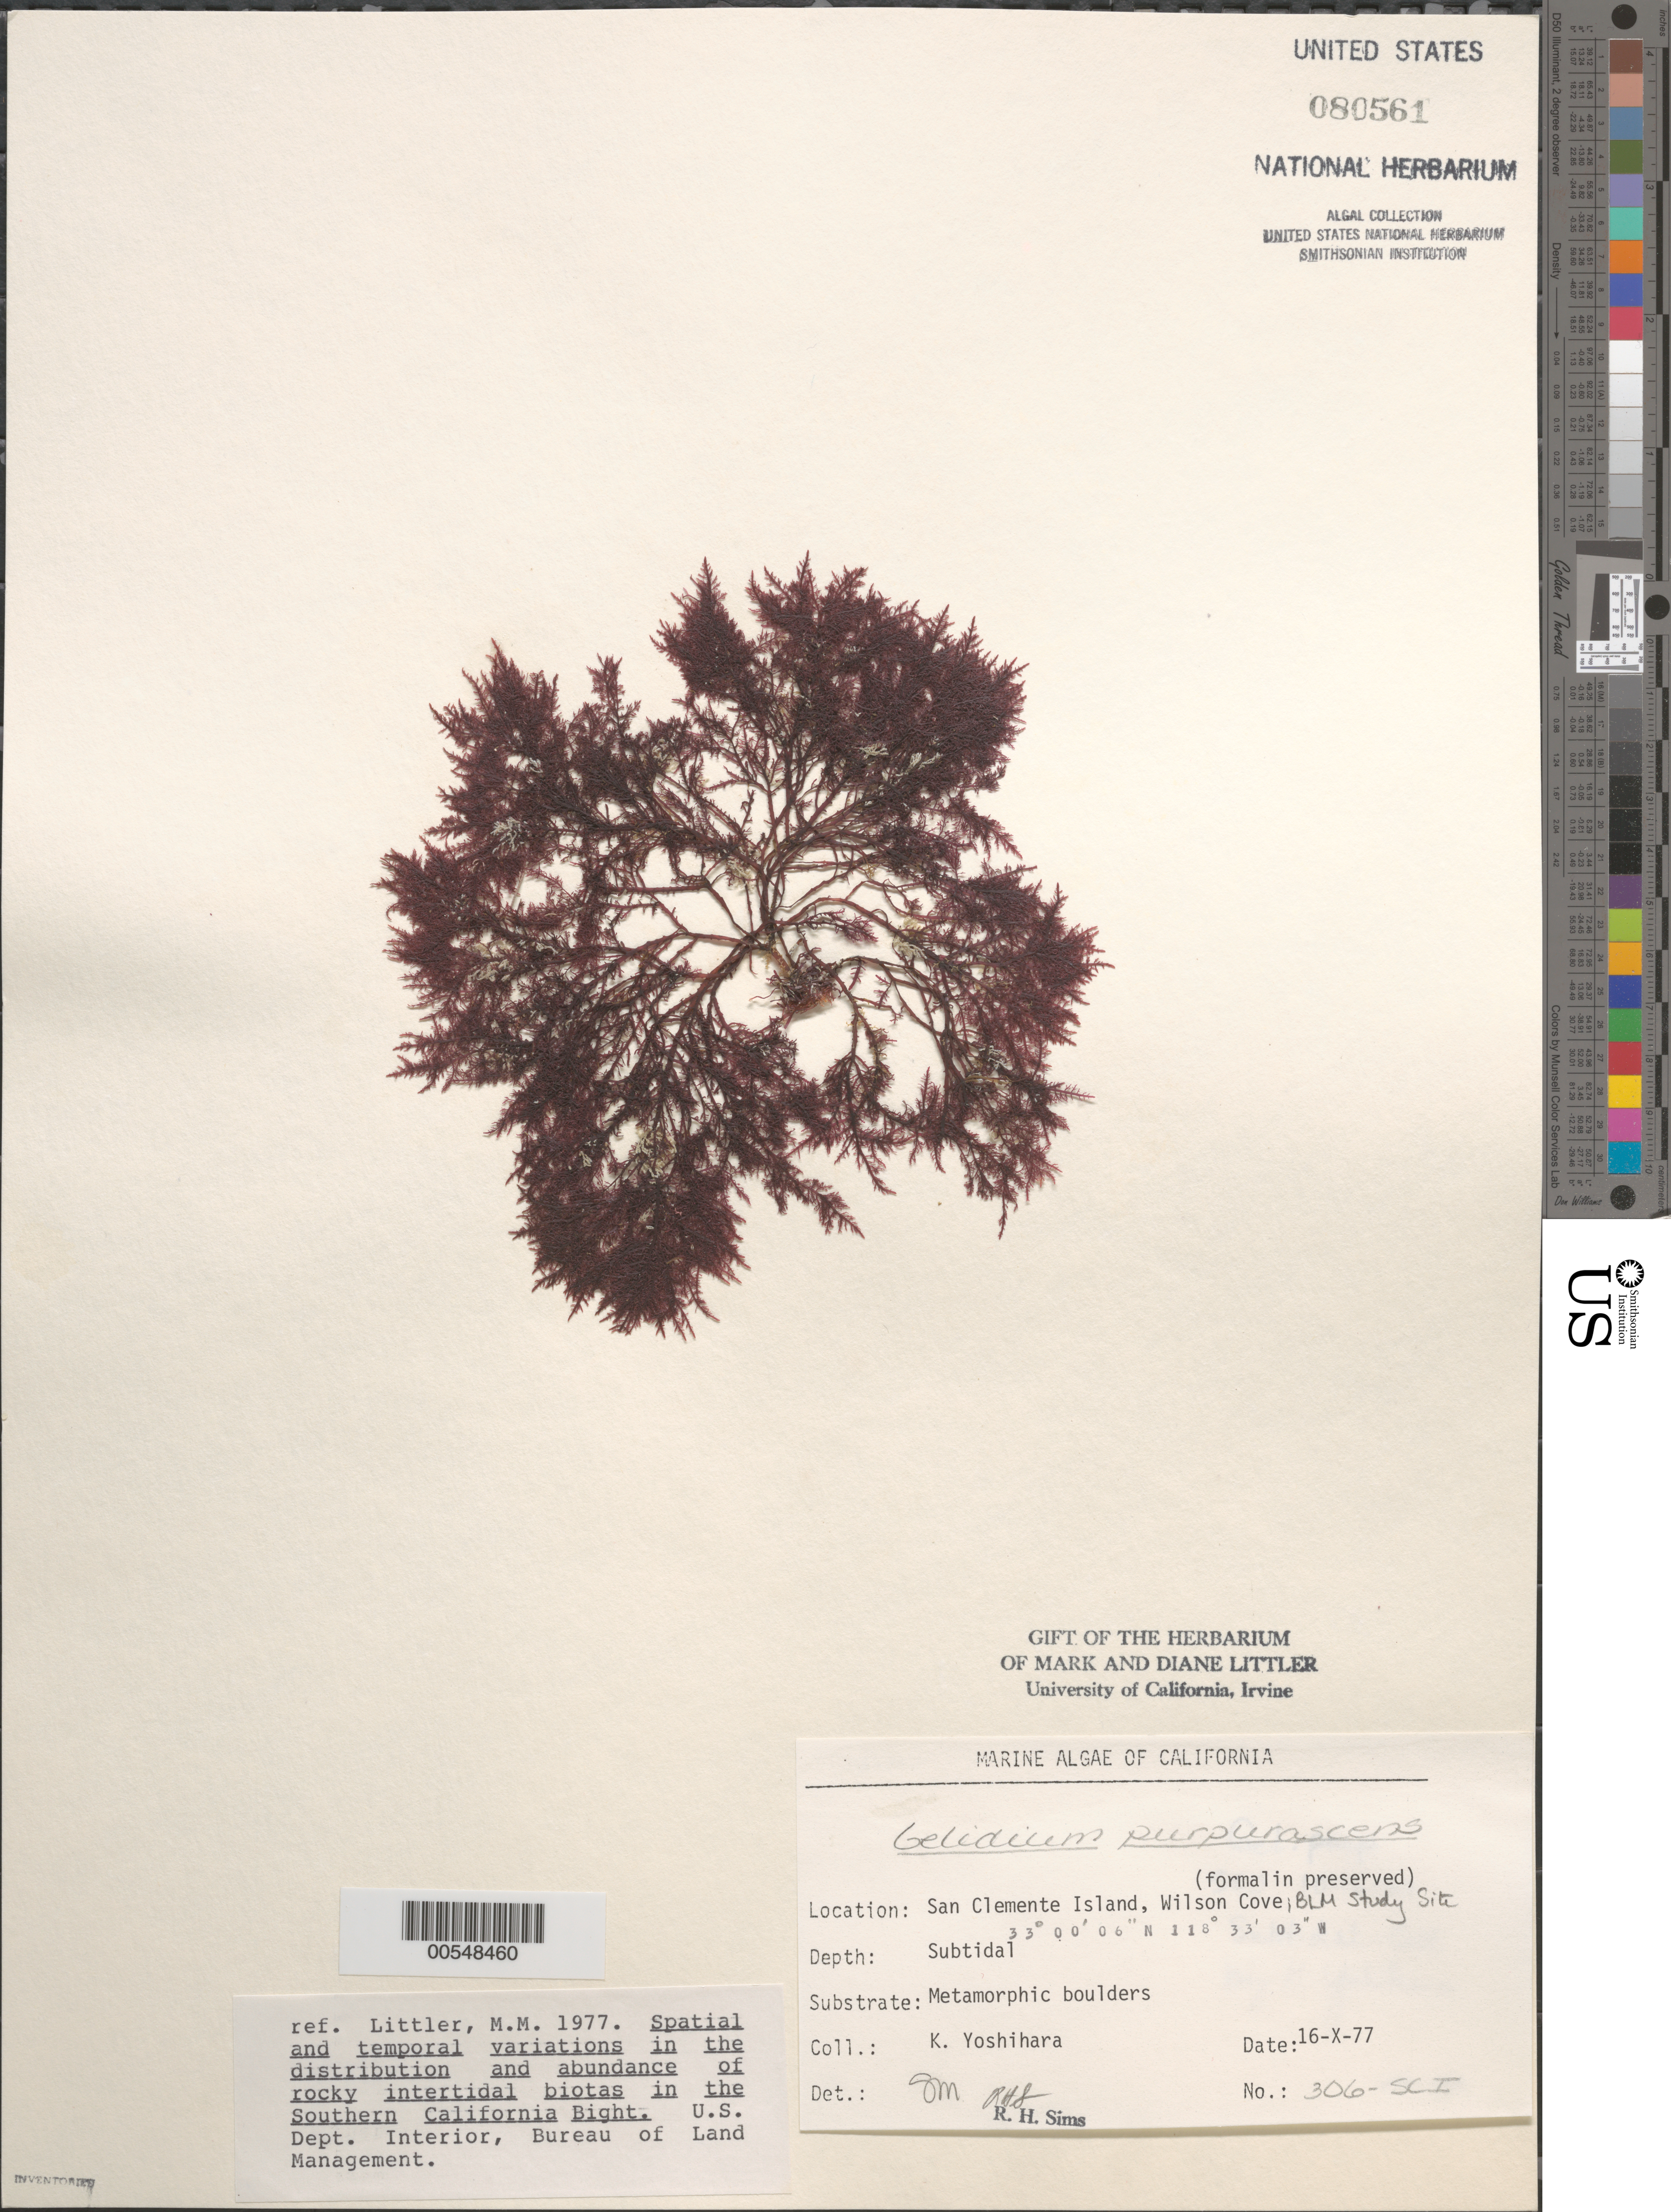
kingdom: Plantae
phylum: Rhodophyta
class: Florideophyceae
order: Gelidiales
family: Gelidiaceae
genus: Gelidium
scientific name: Gelidium purpurascens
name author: N.L. Gardner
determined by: Sims, Robert H.; Murray, S. N.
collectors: K. Yoshihara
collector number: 306-sci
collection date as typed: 16 Oct 1977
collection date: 1977-10-16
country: United States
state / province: California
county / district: Los Angeles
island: San Clemente Island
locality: Wilson Cove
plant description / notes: BLM-SOCALBIGHT Rocky Intertidal Survey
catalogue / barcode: US 80561